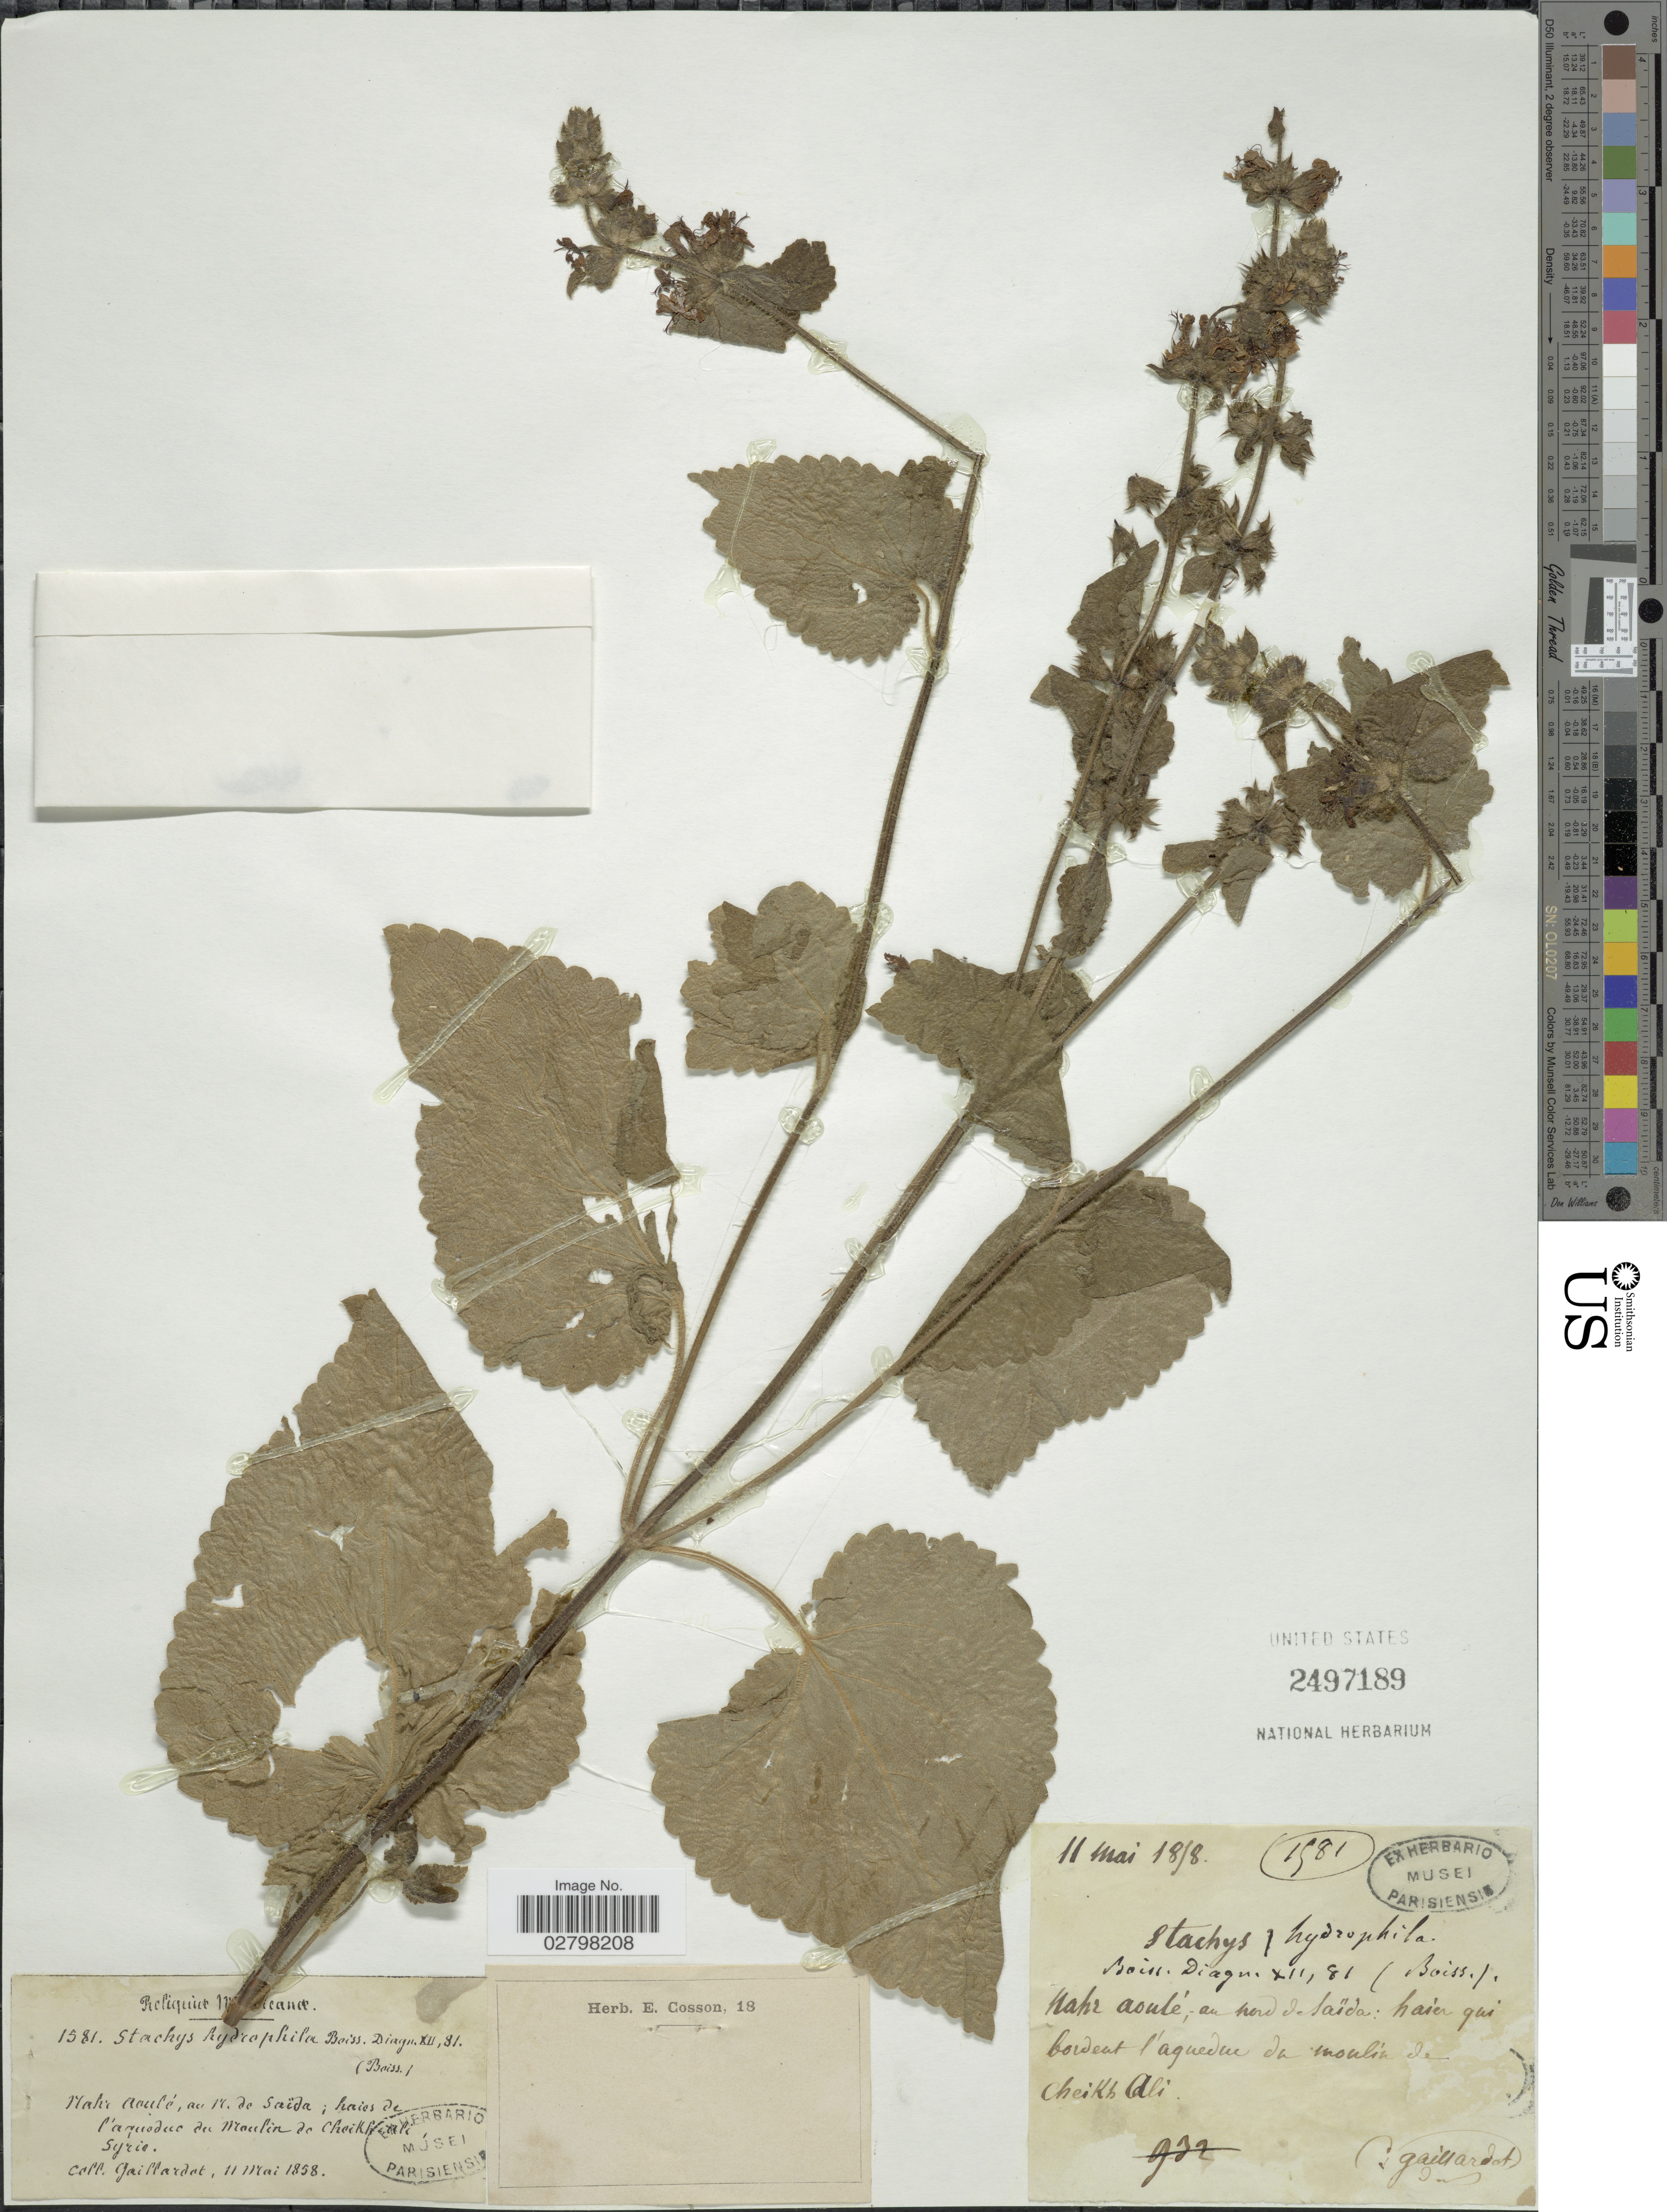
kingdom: Plantae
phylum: Tracheophyta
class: Magnoliopsida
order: Lamiales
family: Lamiaceae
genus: Stachys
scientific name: Stachys hydrophila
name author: Boiss.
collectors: C. Gaillardot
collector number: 1581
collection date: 1858-05-11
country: Syria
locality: Nahr aoulé, au nord de Saïda; haier de l'aqueduc du Moulin de Cheikh Ali. [interpreted]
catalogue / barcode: US 2497189